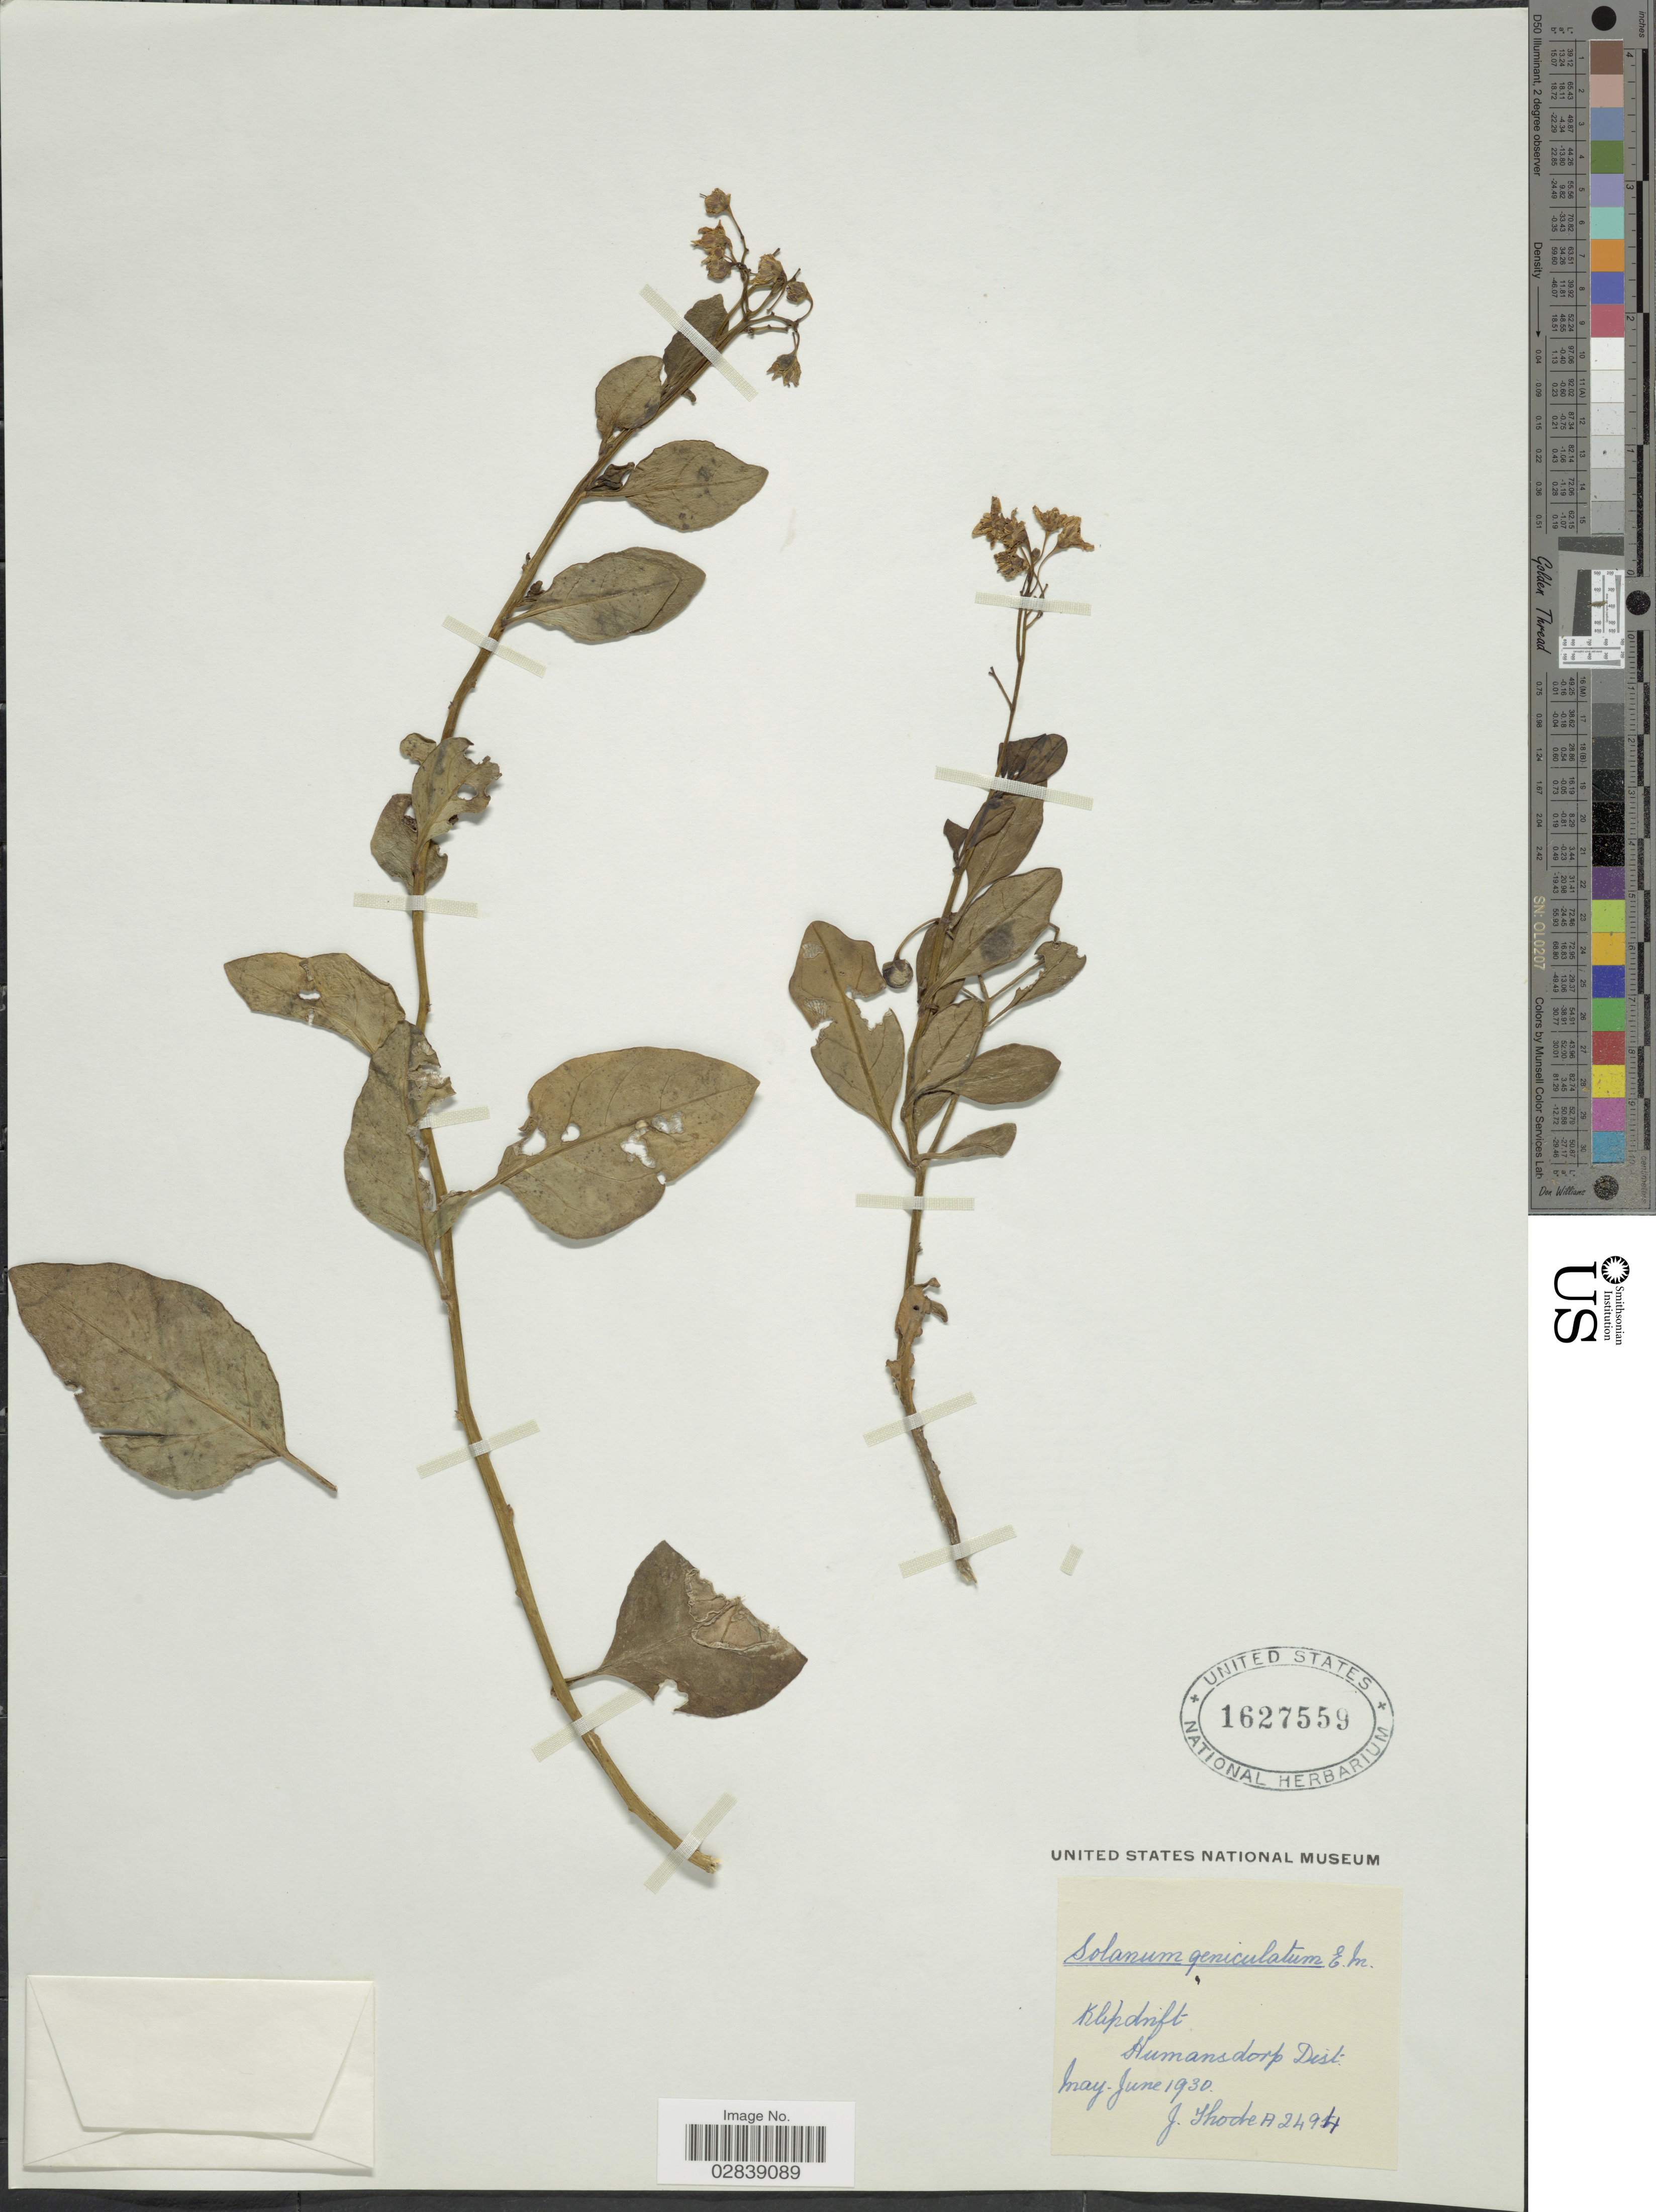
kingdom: Plantae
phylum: Tracheophyta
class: Magnoliopsida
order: Solanales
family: Solanaceae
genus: Solanum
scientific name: Solanum geniculatum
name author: E. Mey.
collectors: J. Thode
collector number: A2494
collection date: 1930-05/1930-06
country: South Africa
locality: Klipdrift, Humansdorp Dist.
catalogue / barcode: US 1627559